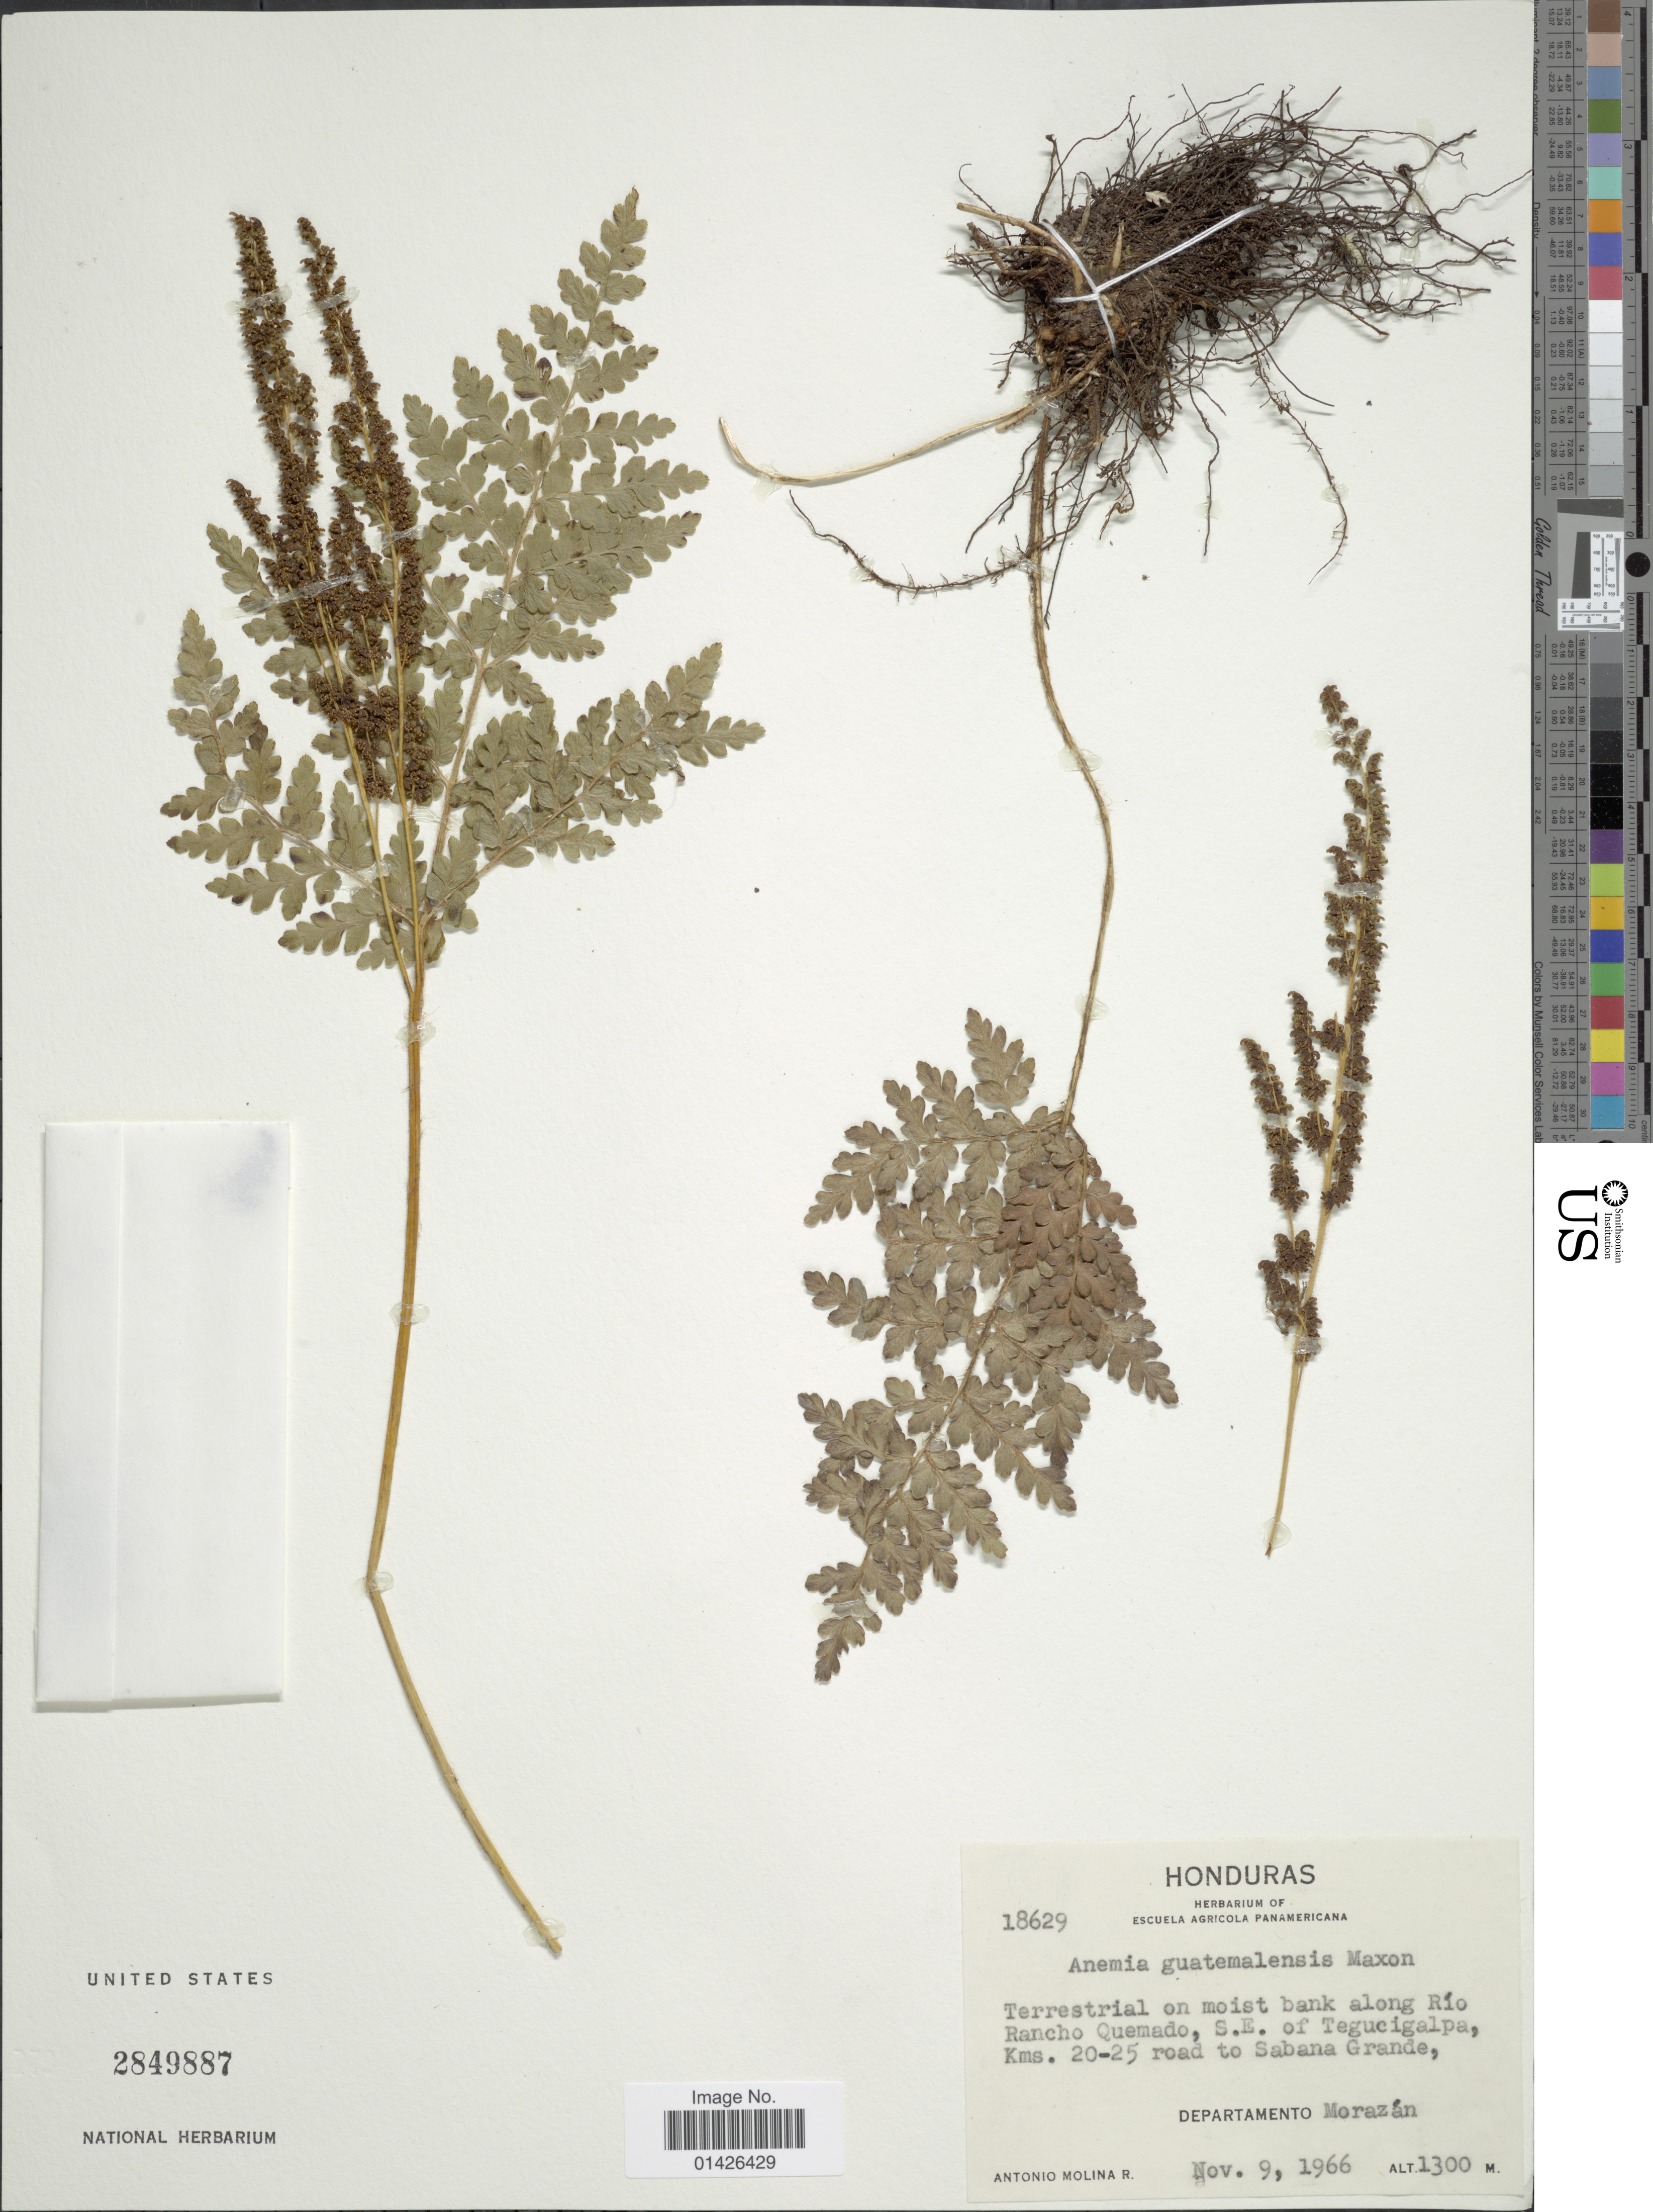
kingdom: Plantae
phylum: Tracheophyta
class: Polypodiopsida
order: Schizaeales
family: Anemiaceae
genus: Anemia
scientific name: Anemia guatemalensis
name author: Maxon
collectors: A. Molina R.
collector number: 18629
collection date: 1966-11-09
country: Honduras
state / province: Fco. Morazán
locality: Along Río Rancho Quemado, S. E. of tegucigalpa, Kms 20-25 road to Sabana Grande, Depatamento Morazan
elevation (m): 1300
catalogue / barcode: US 2849887